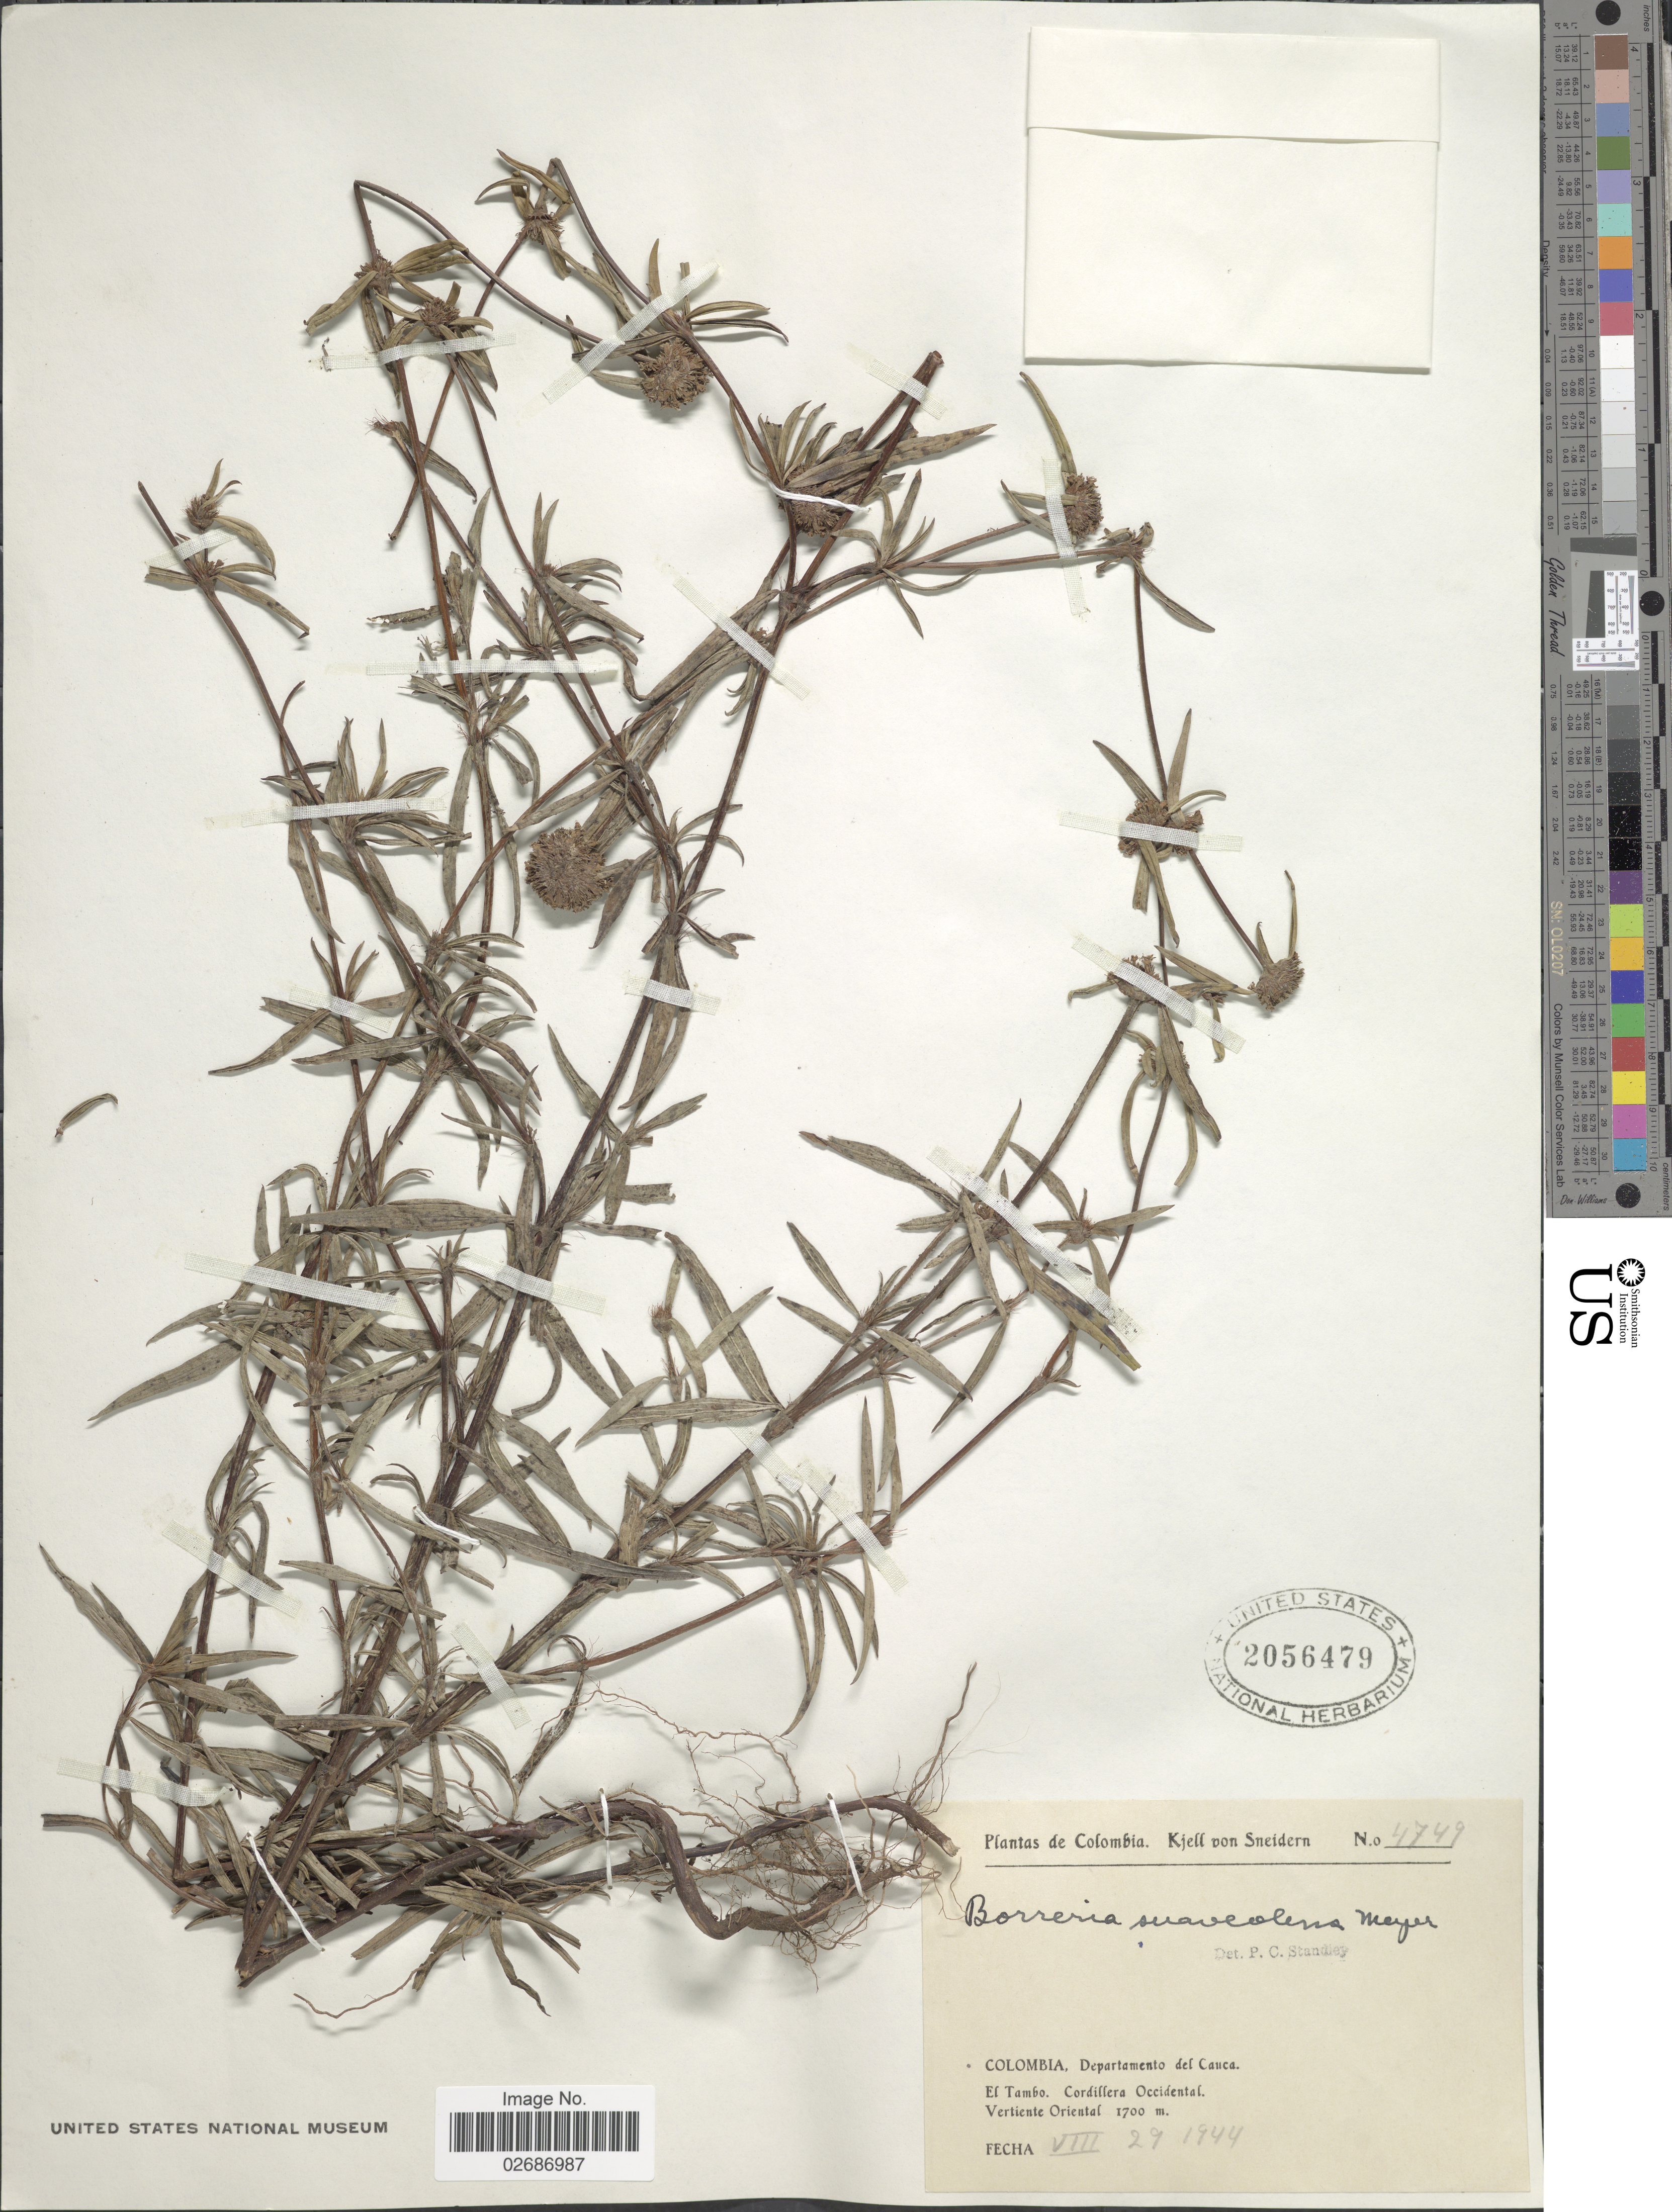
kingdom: Plantae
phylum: Tracheophyta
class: Magnoliopsida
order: Gentianales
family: Rubiaceae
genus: Borreria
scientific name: Borreria suaveolens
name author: G. Mey.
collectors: K. von Sneidern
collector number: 4749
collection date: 1944-08-29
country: Colombia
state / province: Cauca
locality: Departamento del Cauca, El Tambo, Coridllera Occidental, Vertiente Oriental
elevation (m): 1700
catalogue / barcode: US 2056479